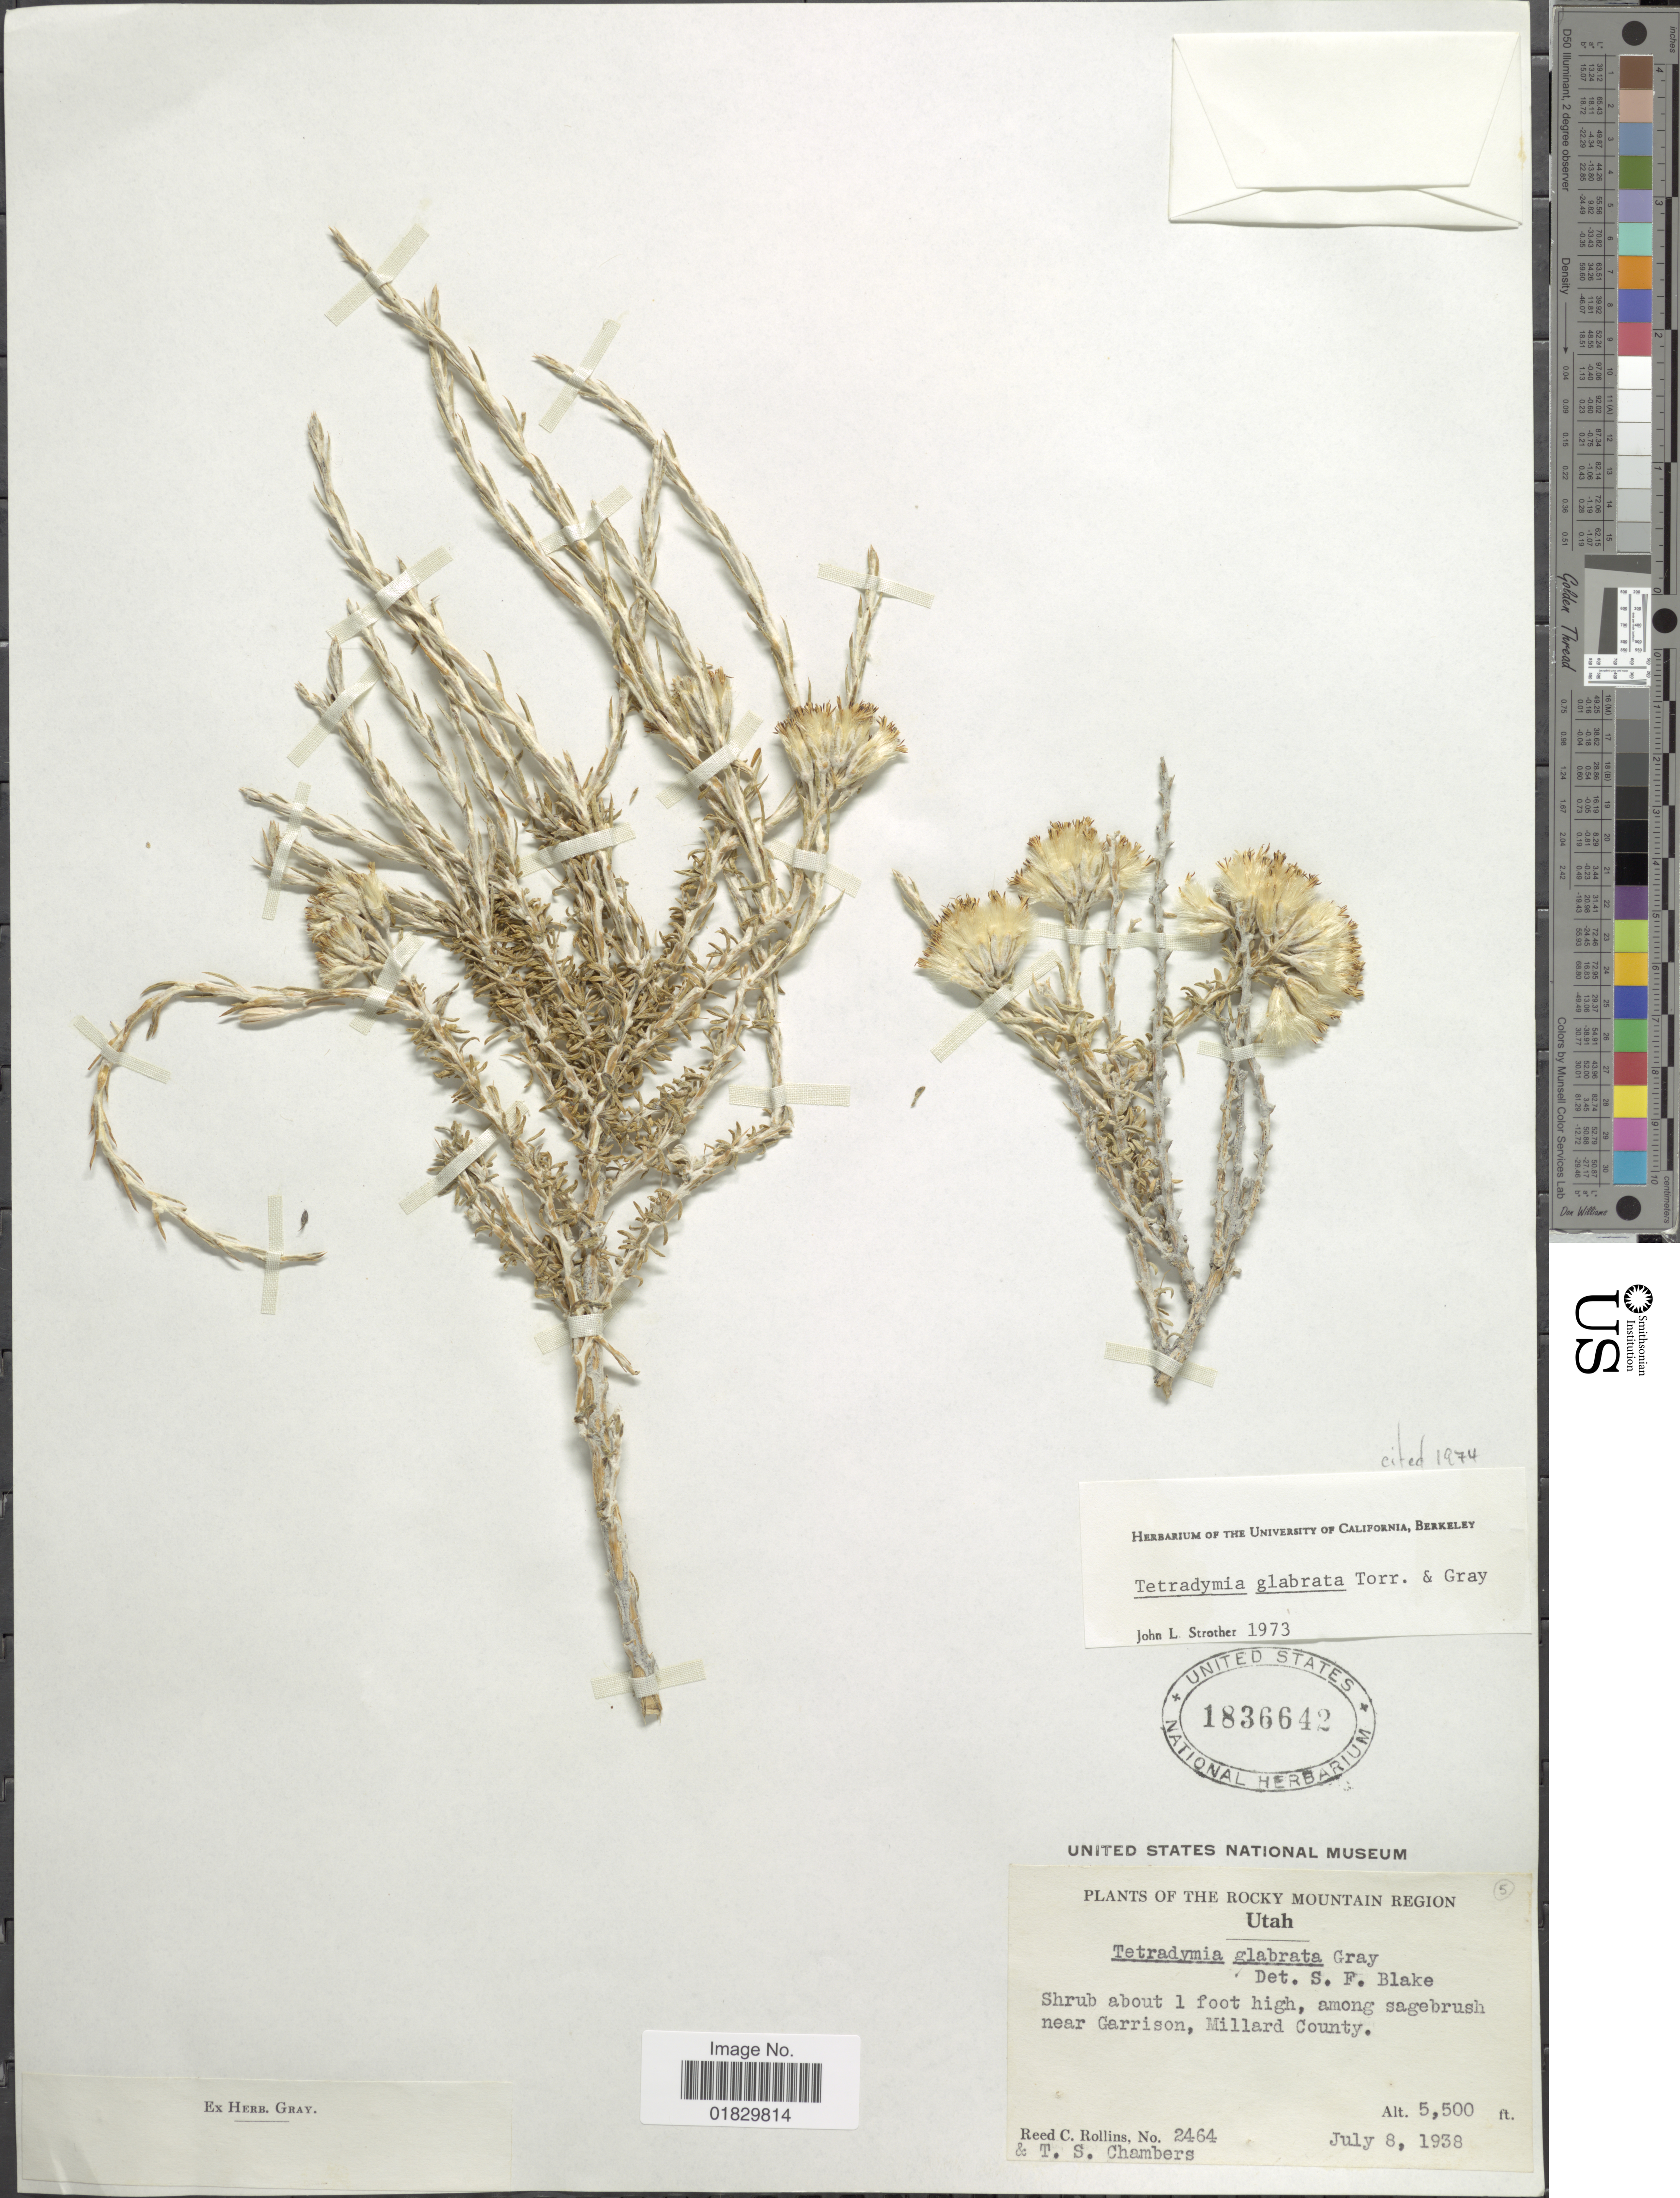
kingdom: Plantae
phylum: Tracheophyta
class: Magnoliopsida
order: Asterales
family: Asteraceae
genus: Tetradymia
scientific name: Tetradymia glabrata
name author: Torr. & A. Gray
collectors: R. C. Rollins & T. Chambers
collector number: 2464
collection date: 1938-07-08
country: United States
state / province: Utah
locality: Among sagebrush, near Garrison, Millard County, The Rocky Mountain Region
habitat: among sagebrush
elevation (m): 1676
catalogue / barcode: US 1836642